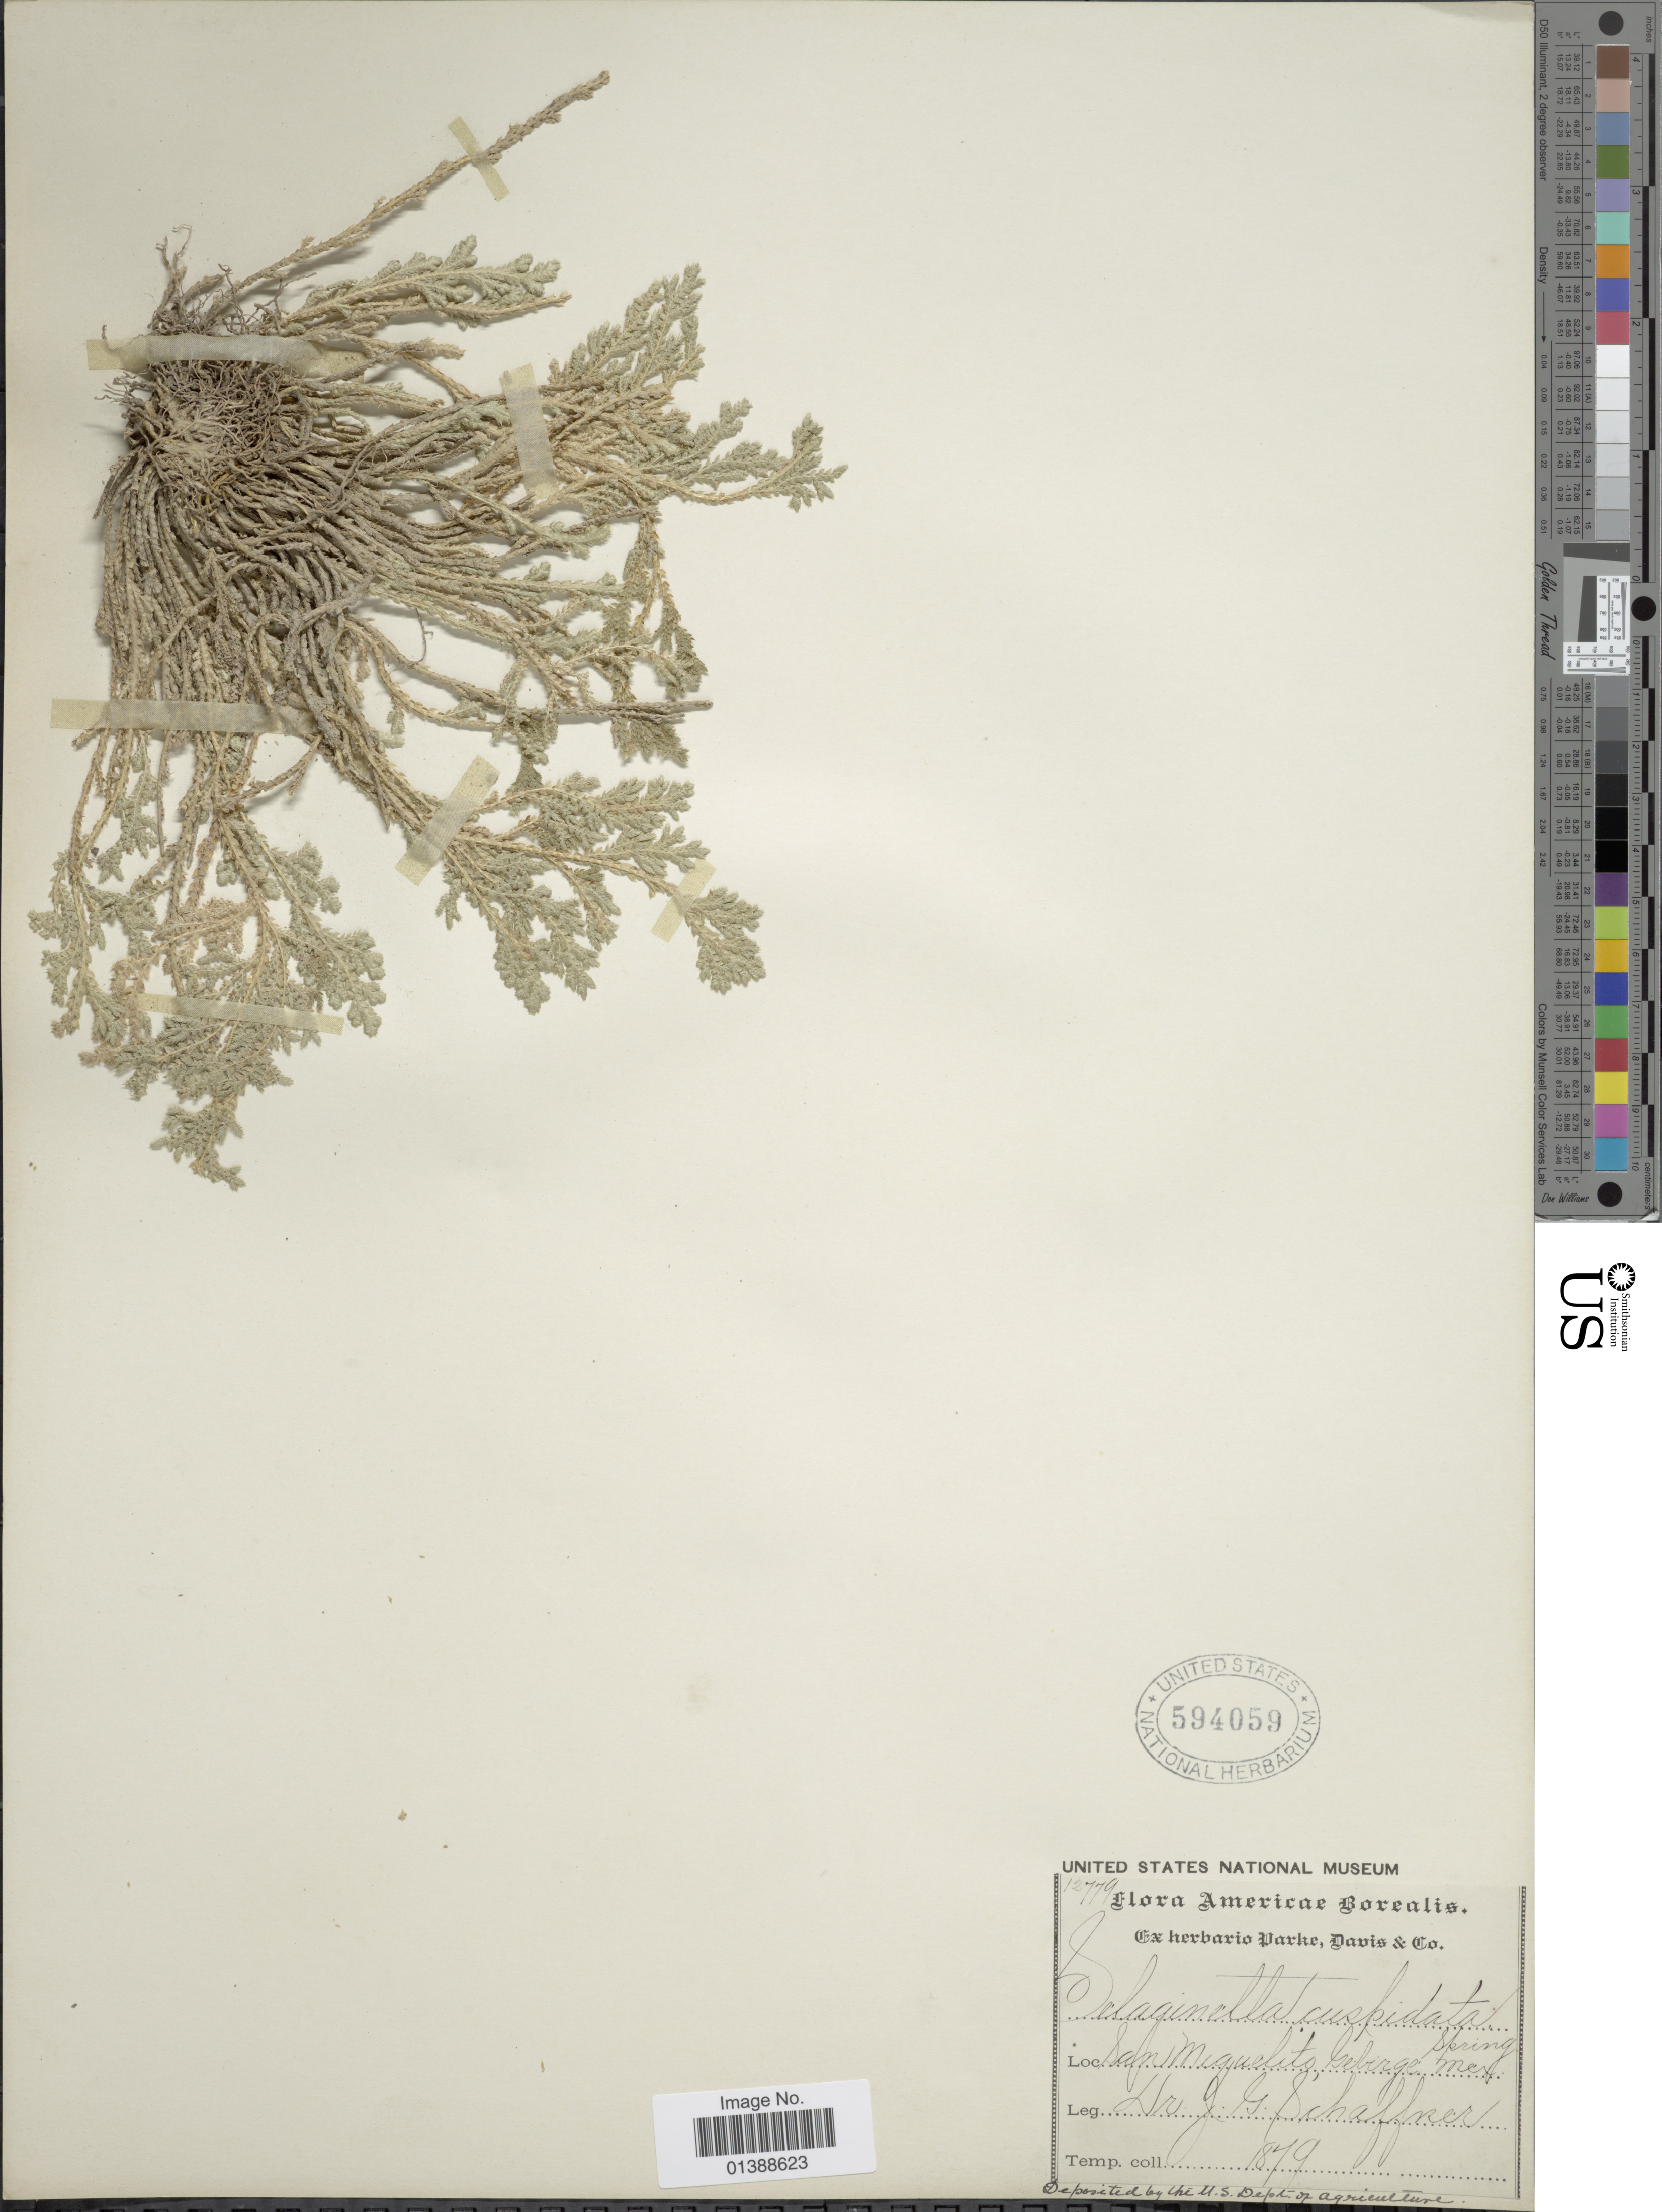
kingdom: Plantae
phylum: Tracheophyta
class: Lycopodiopsida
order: Selaginellales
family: Selaginellaceae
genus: Selaginella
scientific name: Selaginella pallescens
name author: (C. Presl) Spring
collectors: J. G. Schaffner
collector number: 12779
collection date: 1879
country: Mexico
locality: San Miguelito Gebirge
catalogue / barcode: US 594059